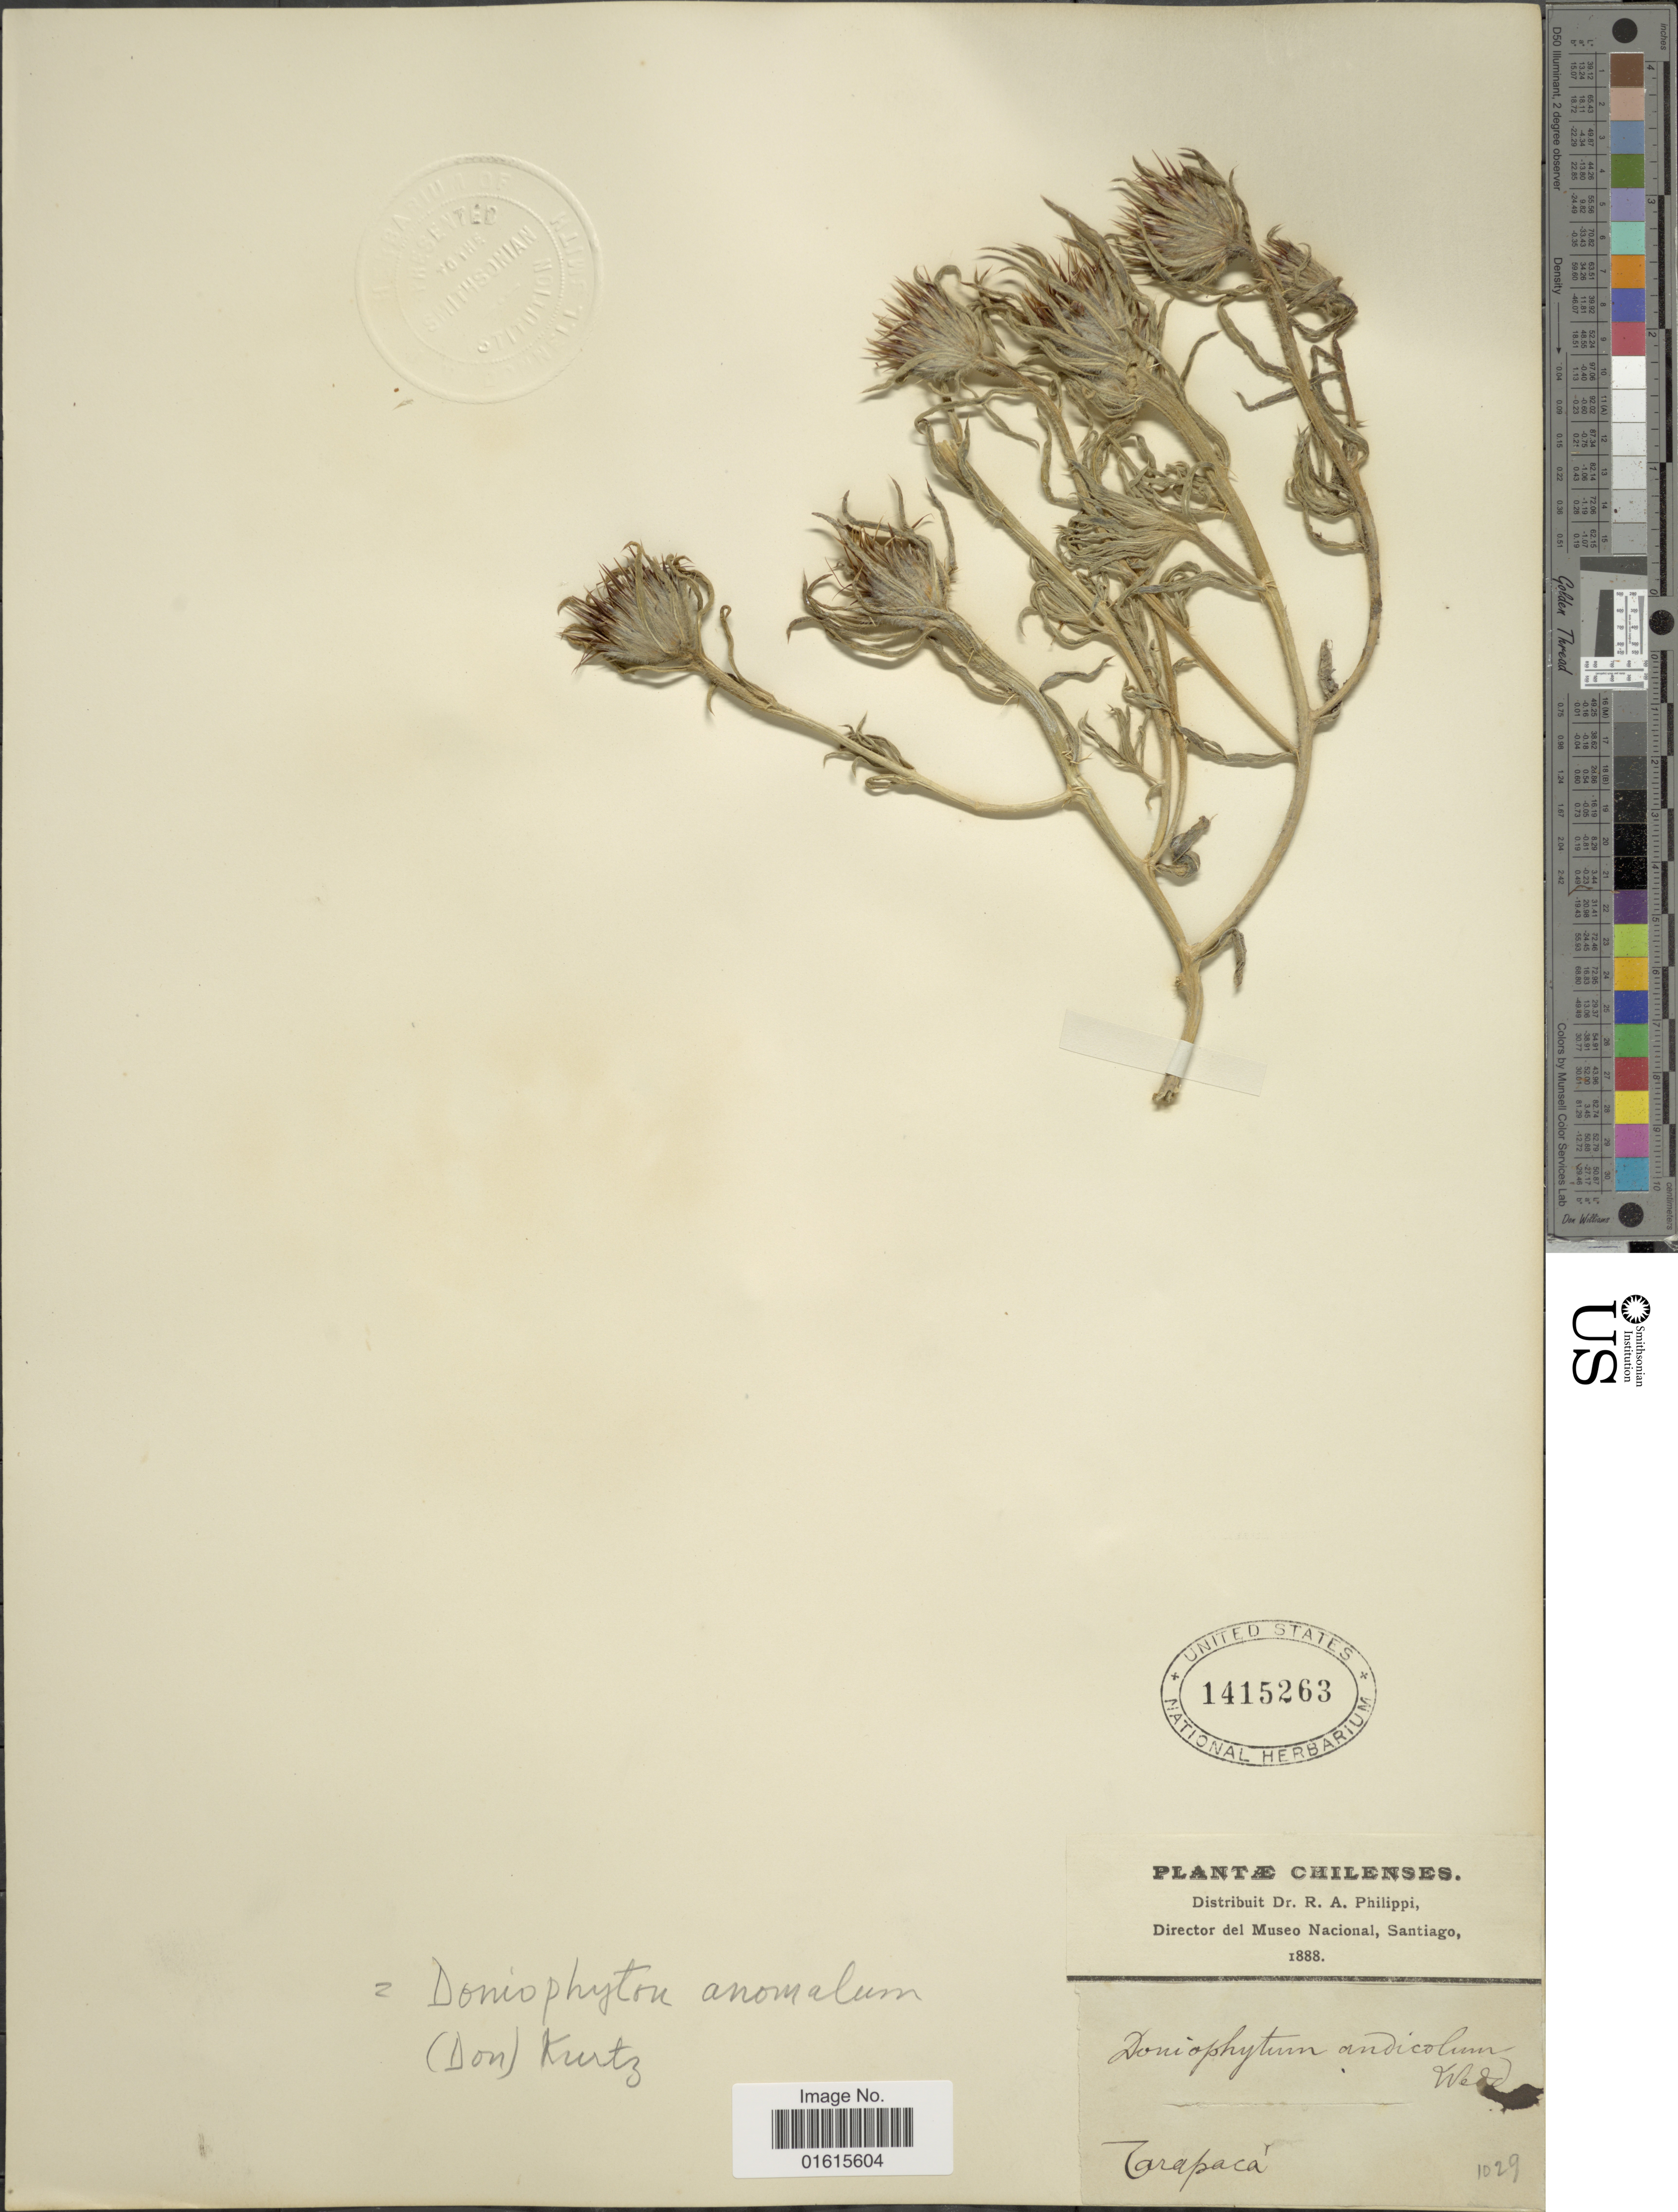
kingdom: Plantae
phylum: Tracheophyta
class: Magnoliopsida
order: Asterales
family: Asteraceae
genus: Doniophyton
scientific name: Doniophyton anomalum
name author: (D. Don) Kurtz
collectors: R. A. Philippi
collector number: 1029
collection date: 1888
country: Chile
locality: Tarapacá.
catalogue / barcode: US 1415263